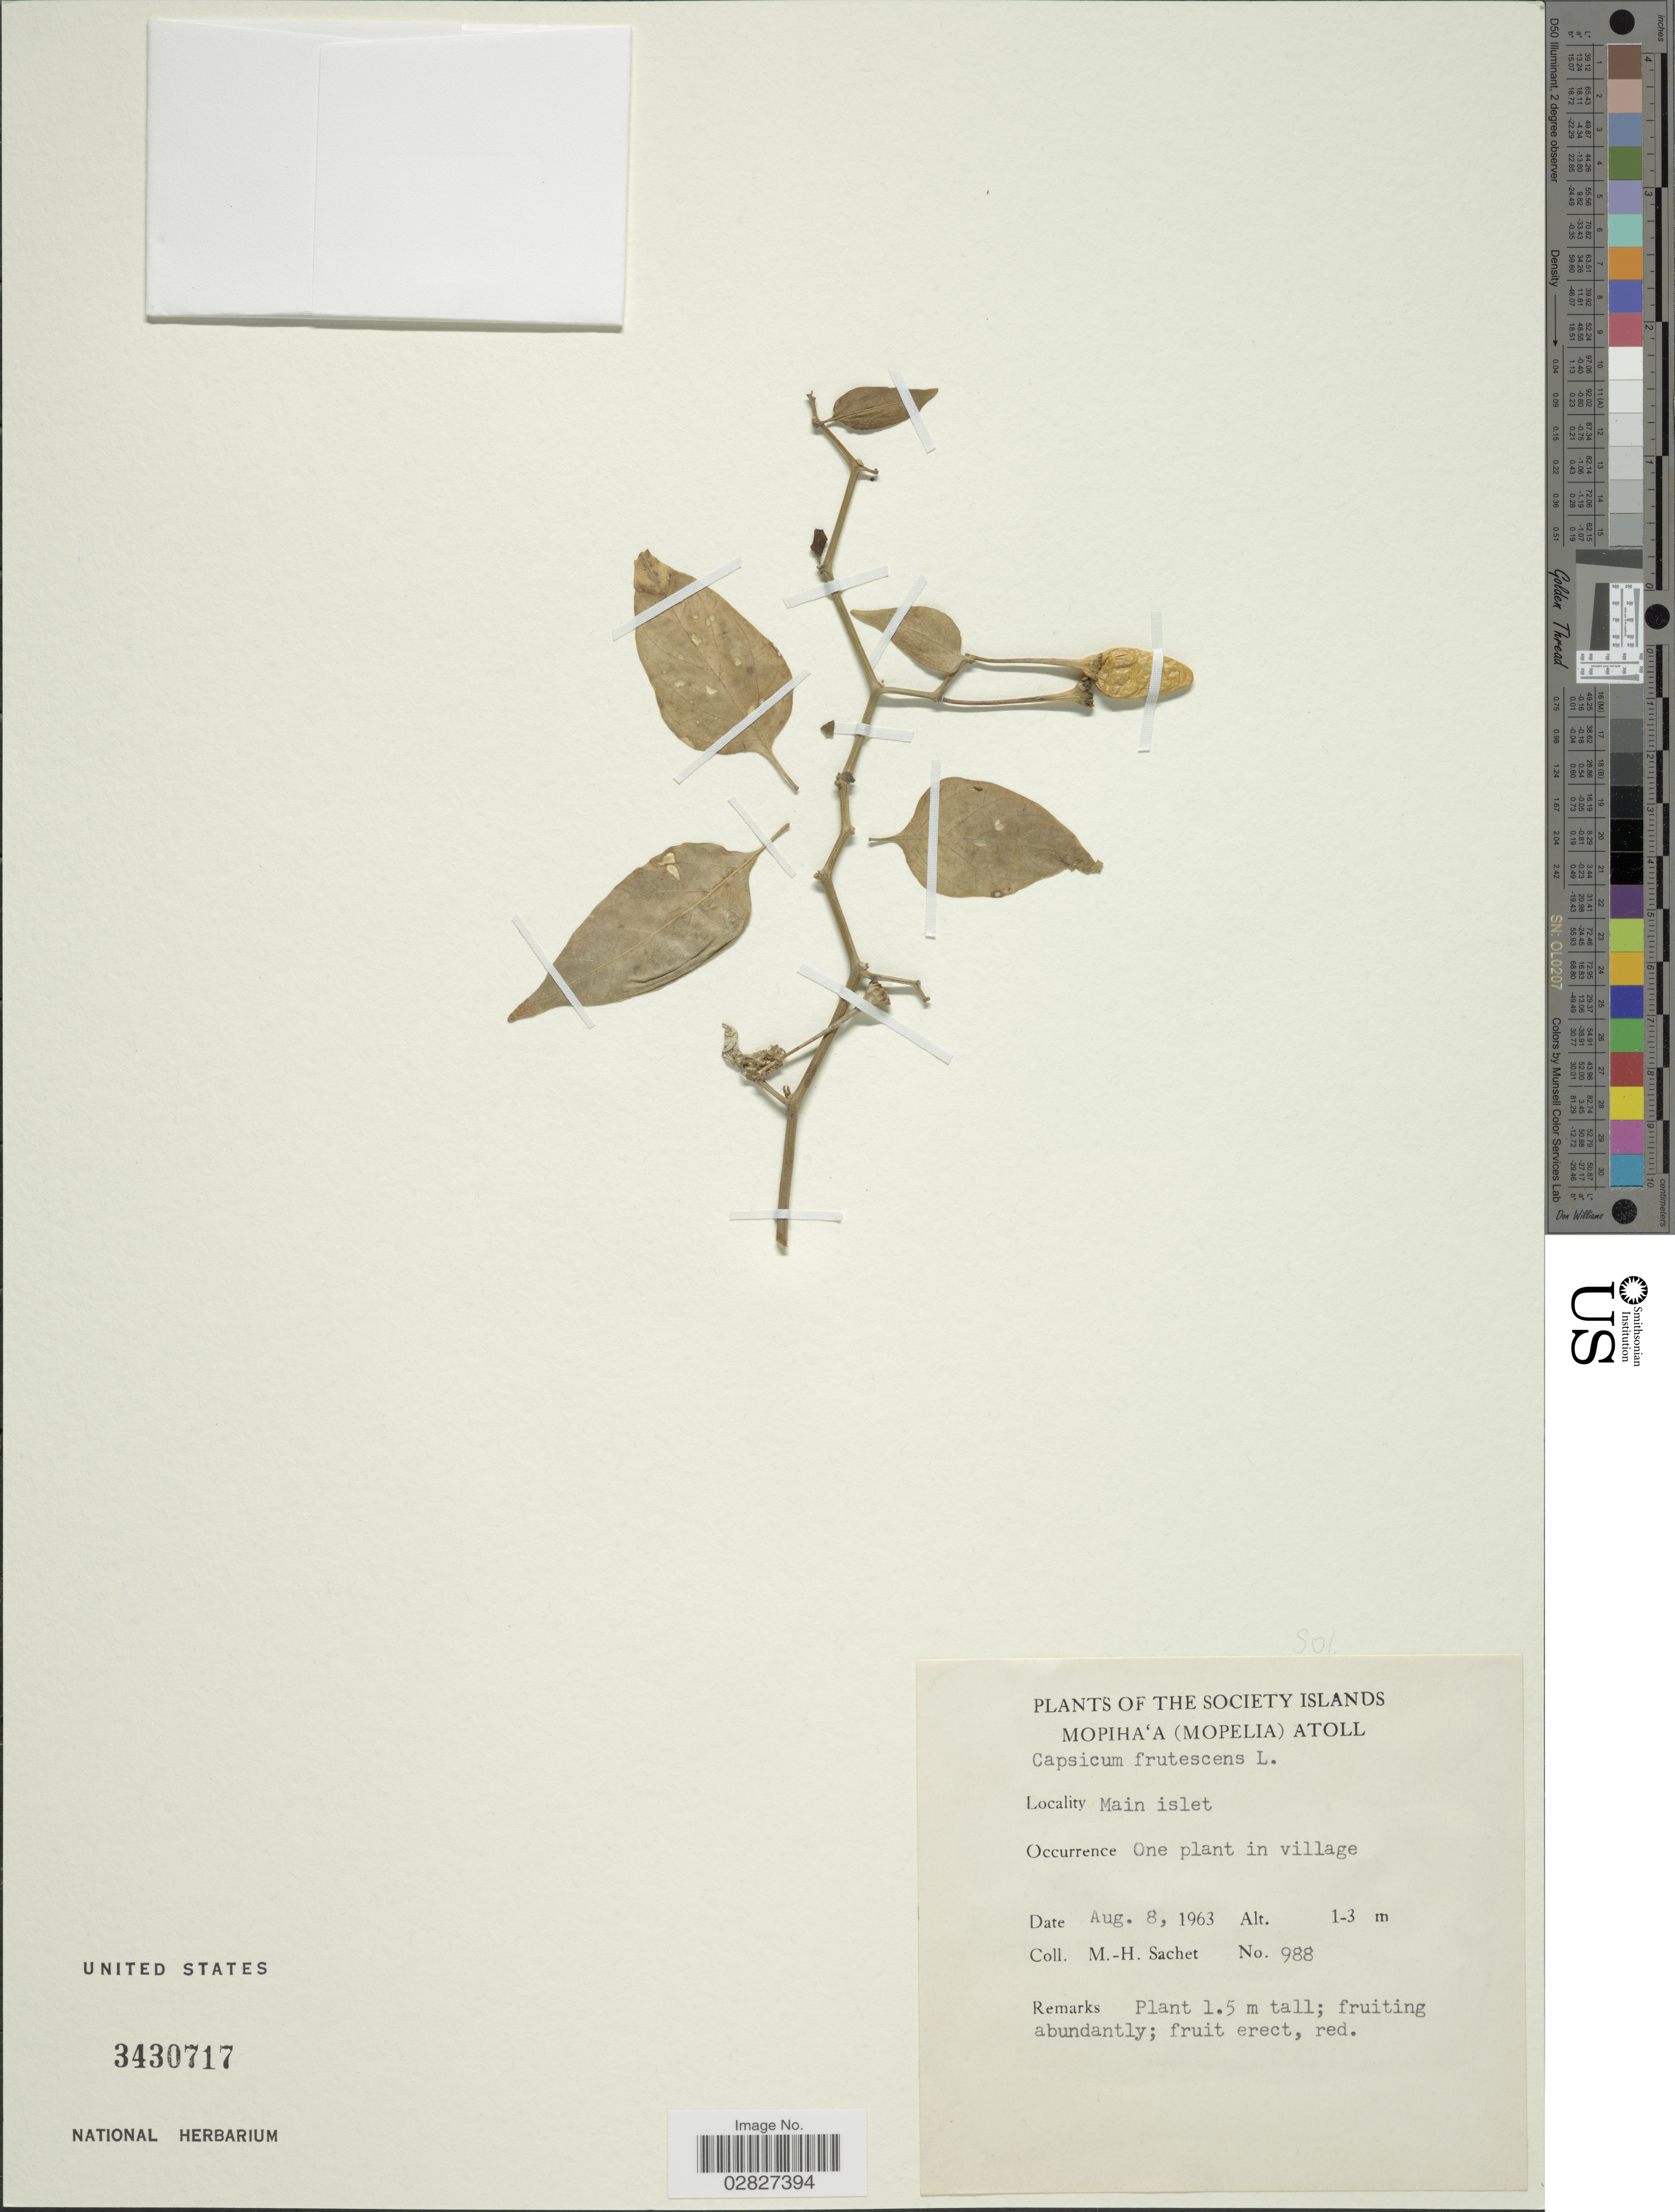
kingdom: Plantae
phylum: Tracheophyta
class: Magnoliopsida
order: Solanales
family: Solanaceae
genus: Capsicum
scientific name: Capsicum frutescens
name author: L.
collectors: M.-H. Sachet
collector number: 988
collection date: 1963-08-08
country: French Polynesia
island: Maupihaa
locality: Society Islands. Mopiha'a (Mopelia) Atoll. Main islet.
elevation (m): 1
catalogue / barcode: US 3430717